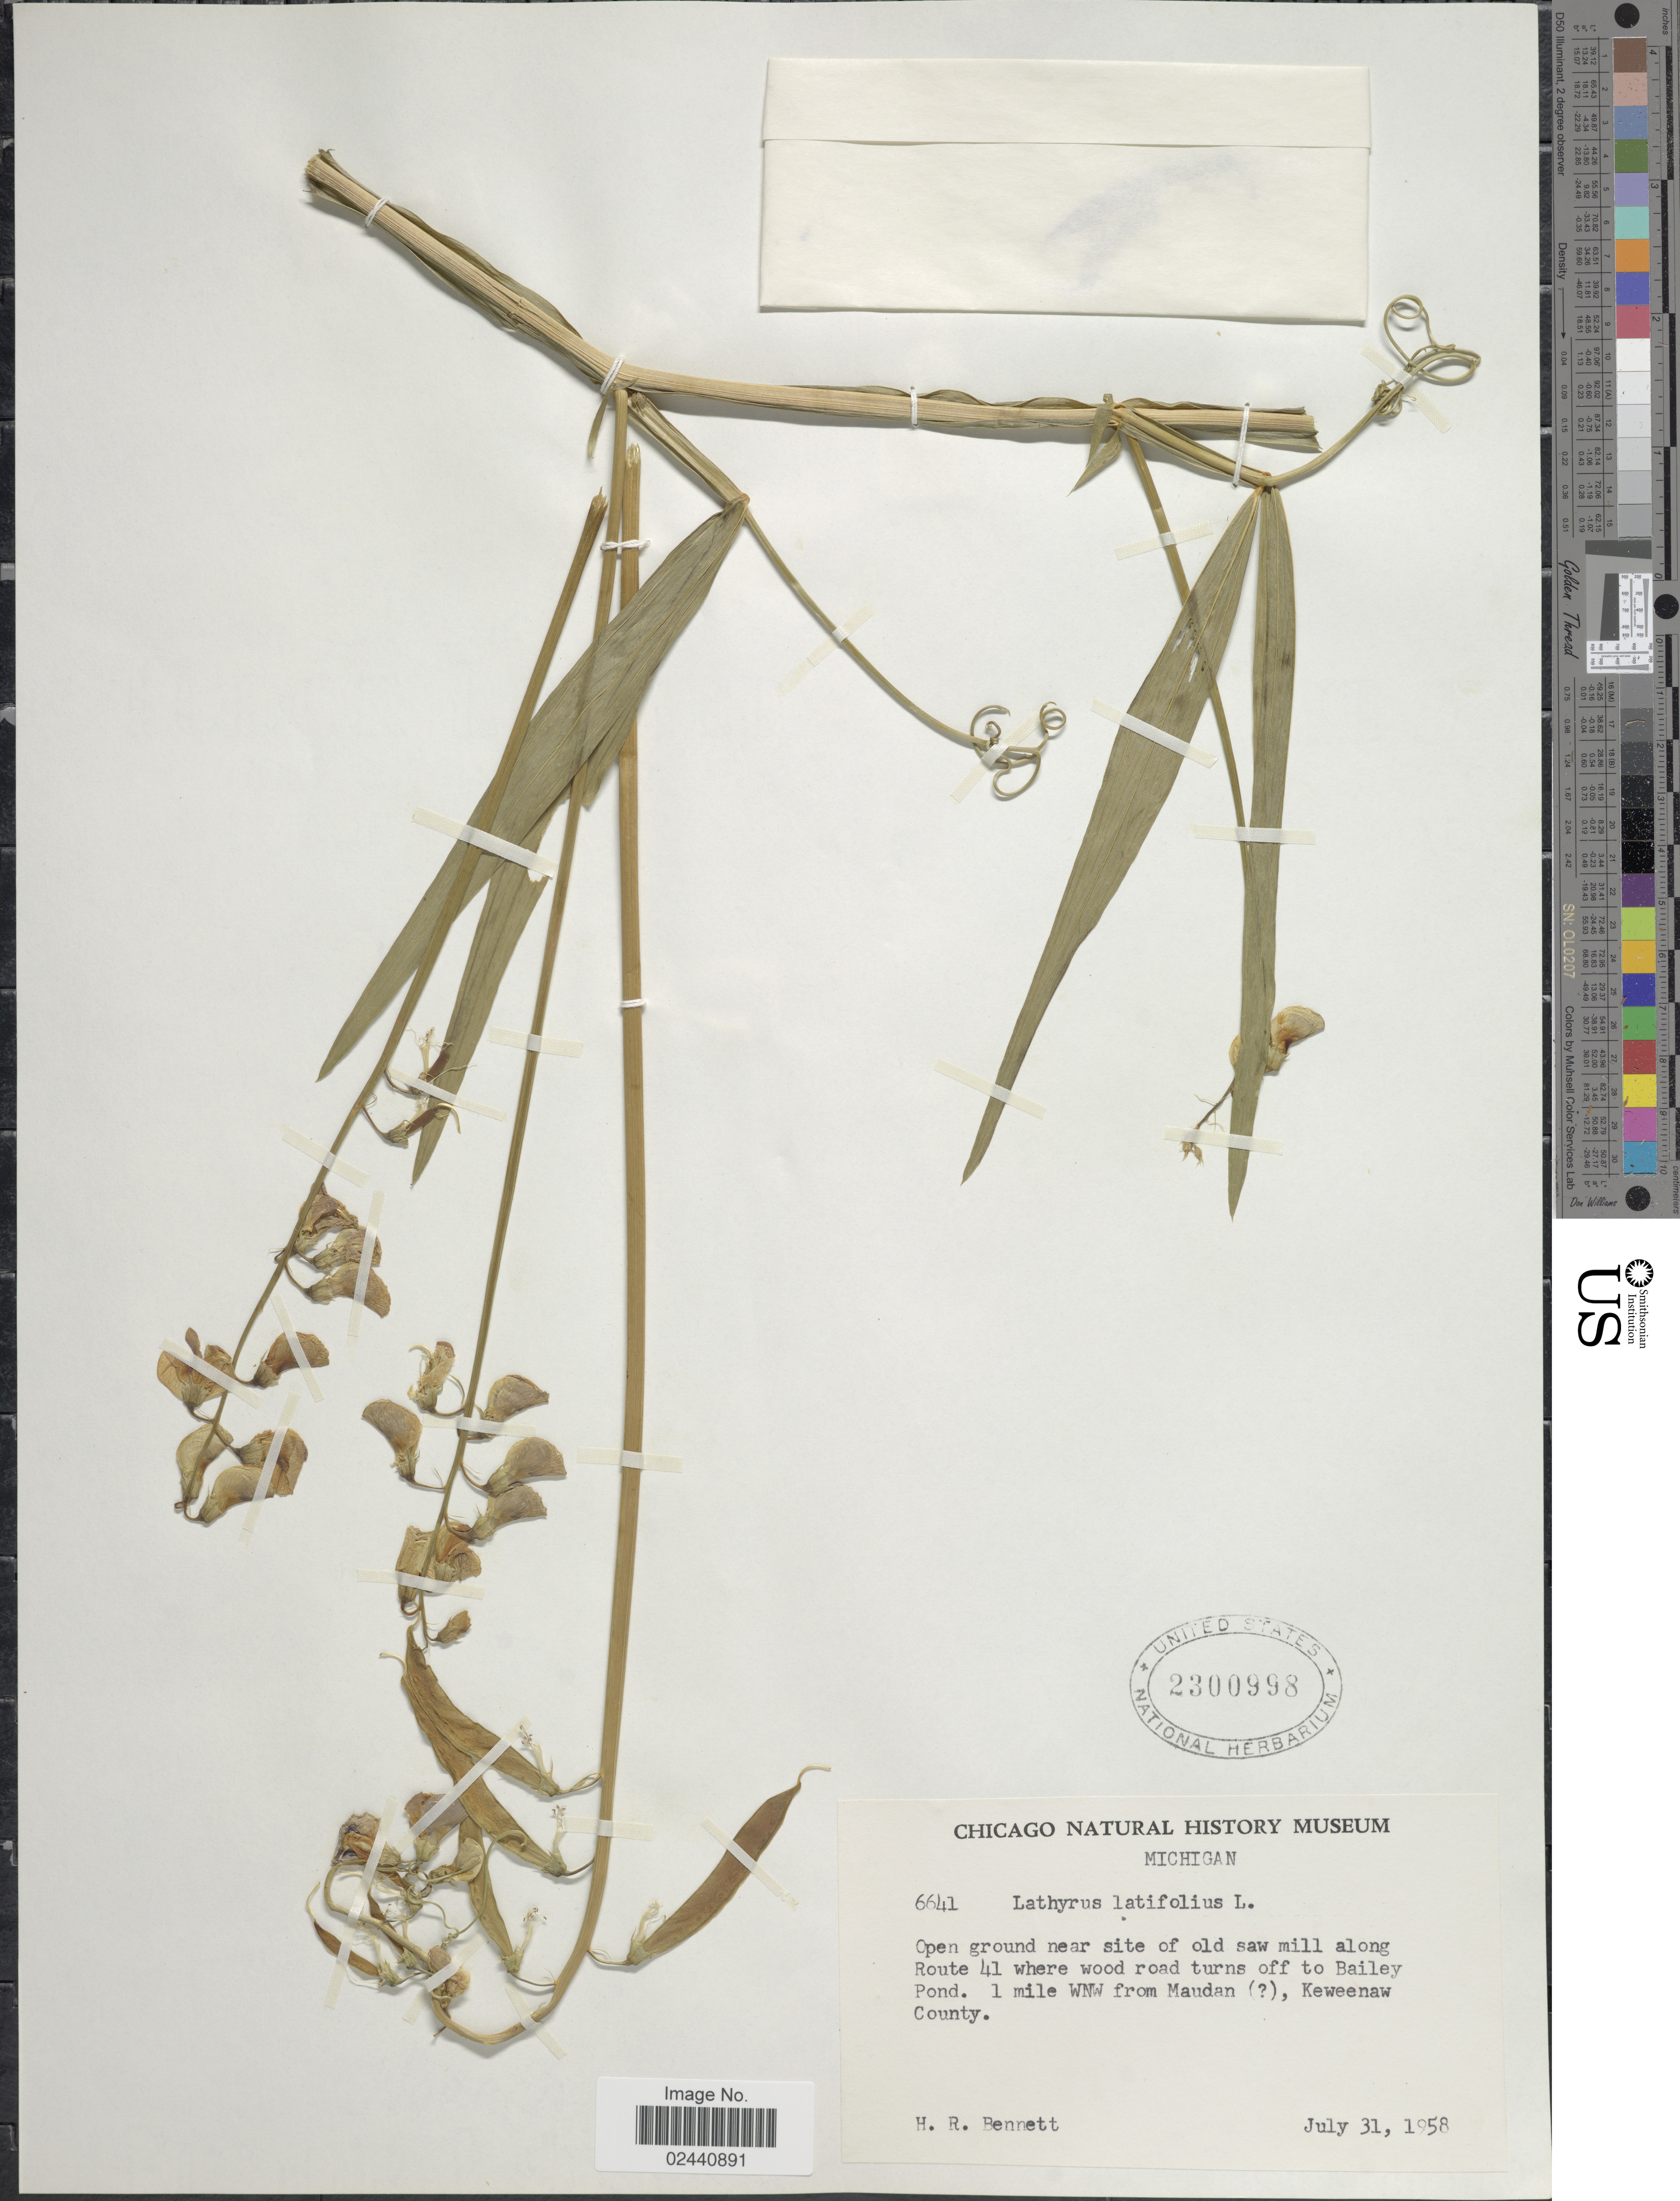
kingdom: Plantae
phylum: Tracheophyta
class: Magnoliopsida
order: Fabales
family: Fabaceae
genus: Lathyrus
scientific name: Lathyrus latifolius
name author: L.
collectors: H. R. Bennett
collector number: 6641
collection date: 1958-07-31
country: United States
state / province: Michigan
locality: Open ground near site of old saw mill along Route 41 where wood road turns off to Bailey Pond. 1 mile WNW from Maudan, Keweenaw County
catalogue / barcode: US 2300998